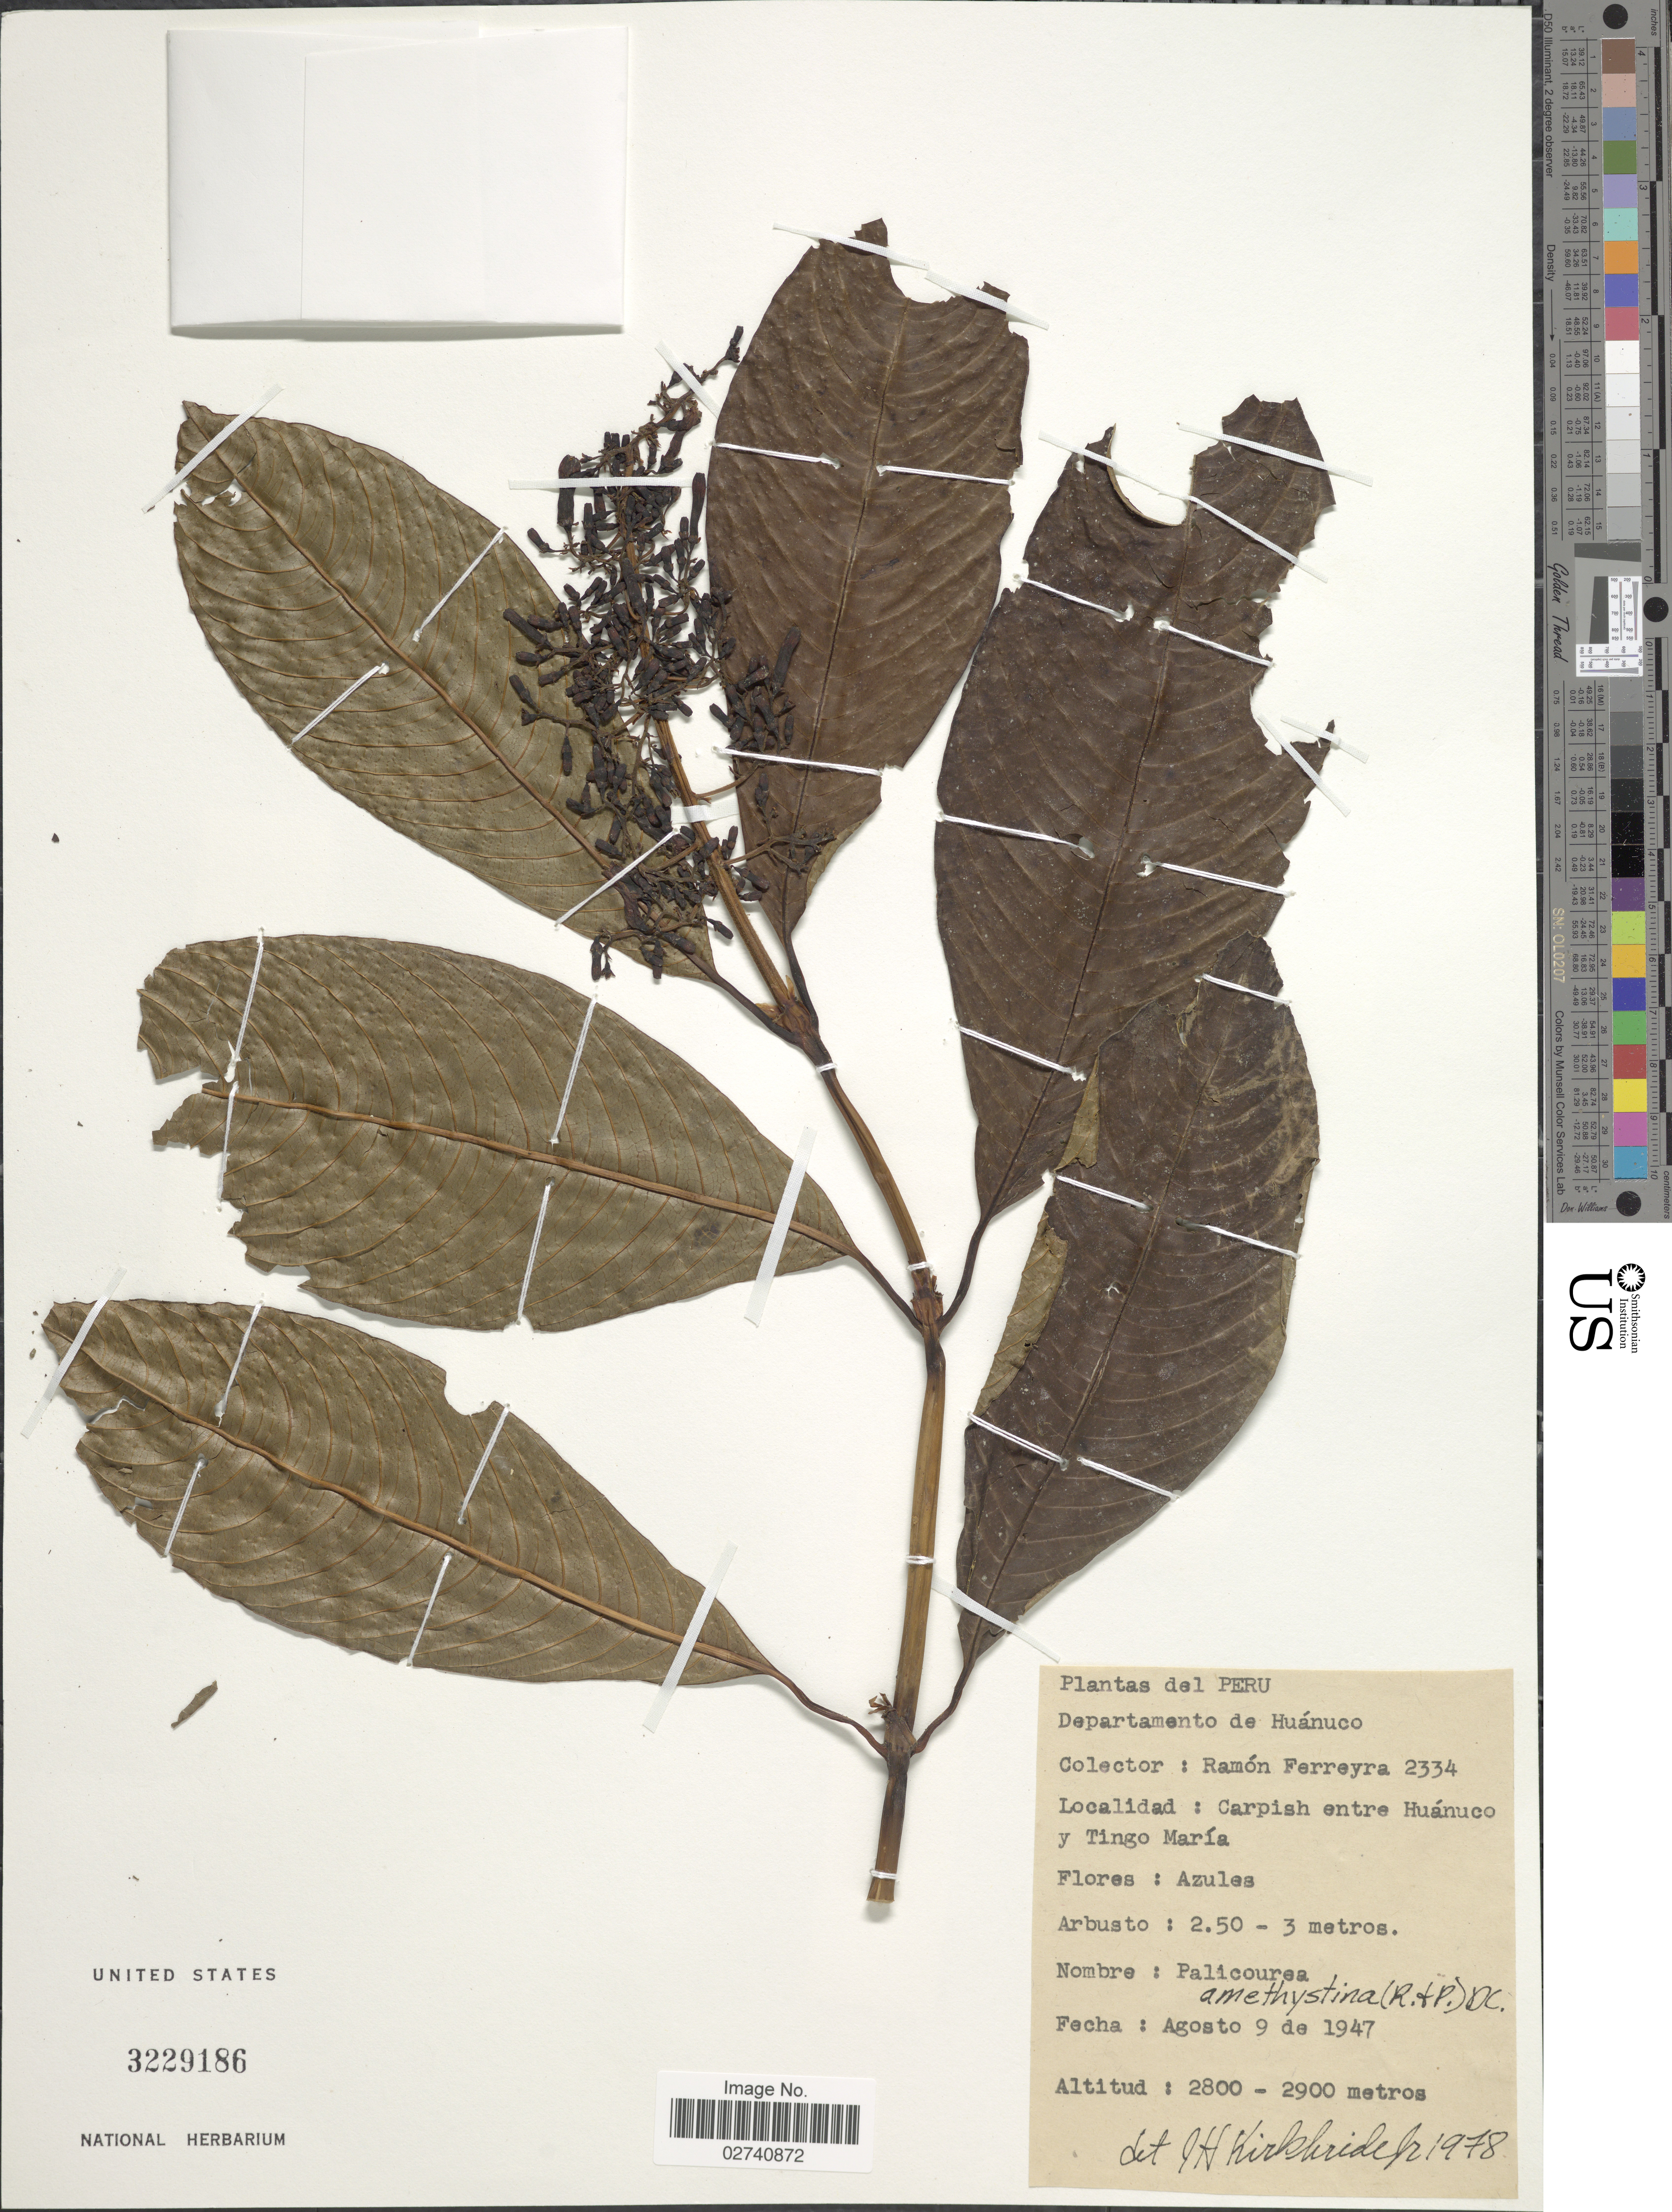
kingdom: Plantae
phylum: Tracheophyta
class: Magnoliopsida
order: Gentianales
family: Rubiaceae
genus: Palicourea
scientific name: Palicourea amethystina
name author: (Ruiz & Pav.) DC.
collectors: R. A. Ferreyra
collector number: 2334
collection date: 1947-08-09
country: Peru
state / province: Huánuco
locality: Carpish, entre Huánuco y Tingo María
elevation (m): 2800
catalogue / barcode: US 3229186